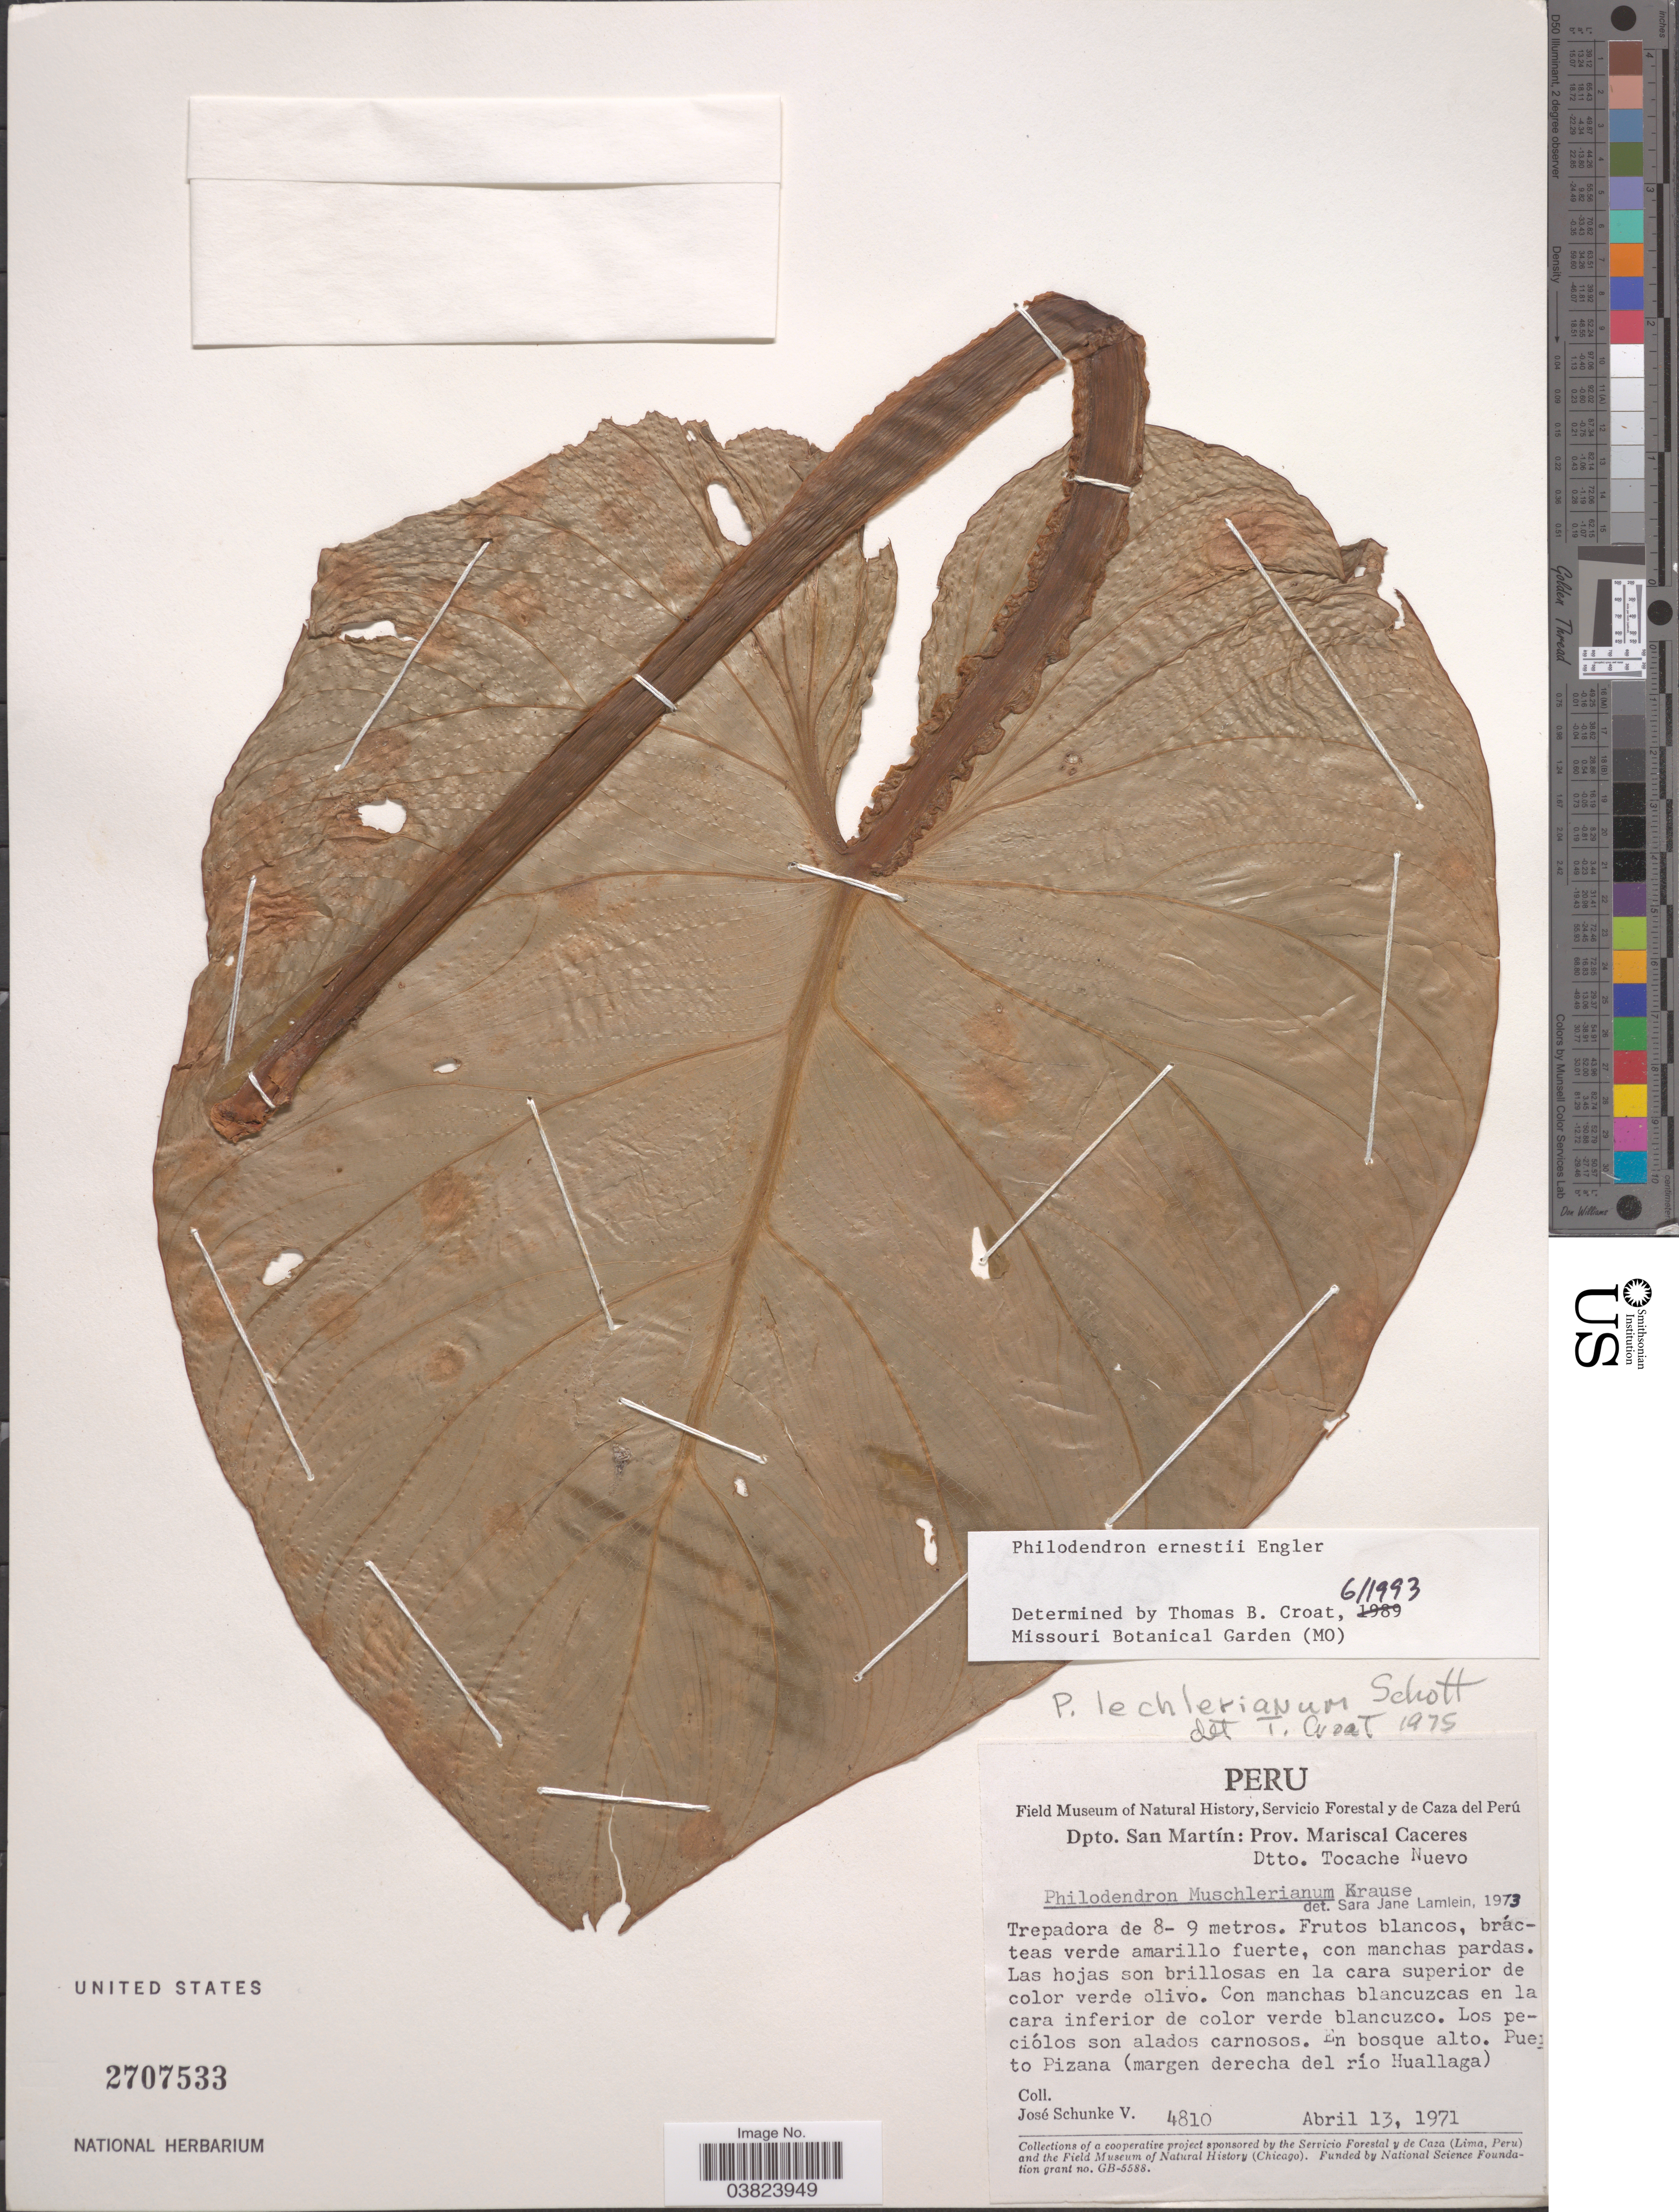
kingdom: Plantae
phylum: Tracheophyta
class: Liliopsida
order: Alismatales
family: Araceae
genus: Philodendron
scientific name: Philodendron erubescens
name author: K. Koch & Augustin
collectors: J. Schunke Vigo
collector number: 4810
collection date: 1971-04-13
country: Peru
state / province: San Martín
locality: Dpto. San Martín: Prov. Mariscal Caceres. Dtto. Tocache Nuevo. En bosque alto. Puerto Pizana (margen derecha del río Huallaga).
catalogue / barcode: US 2707533